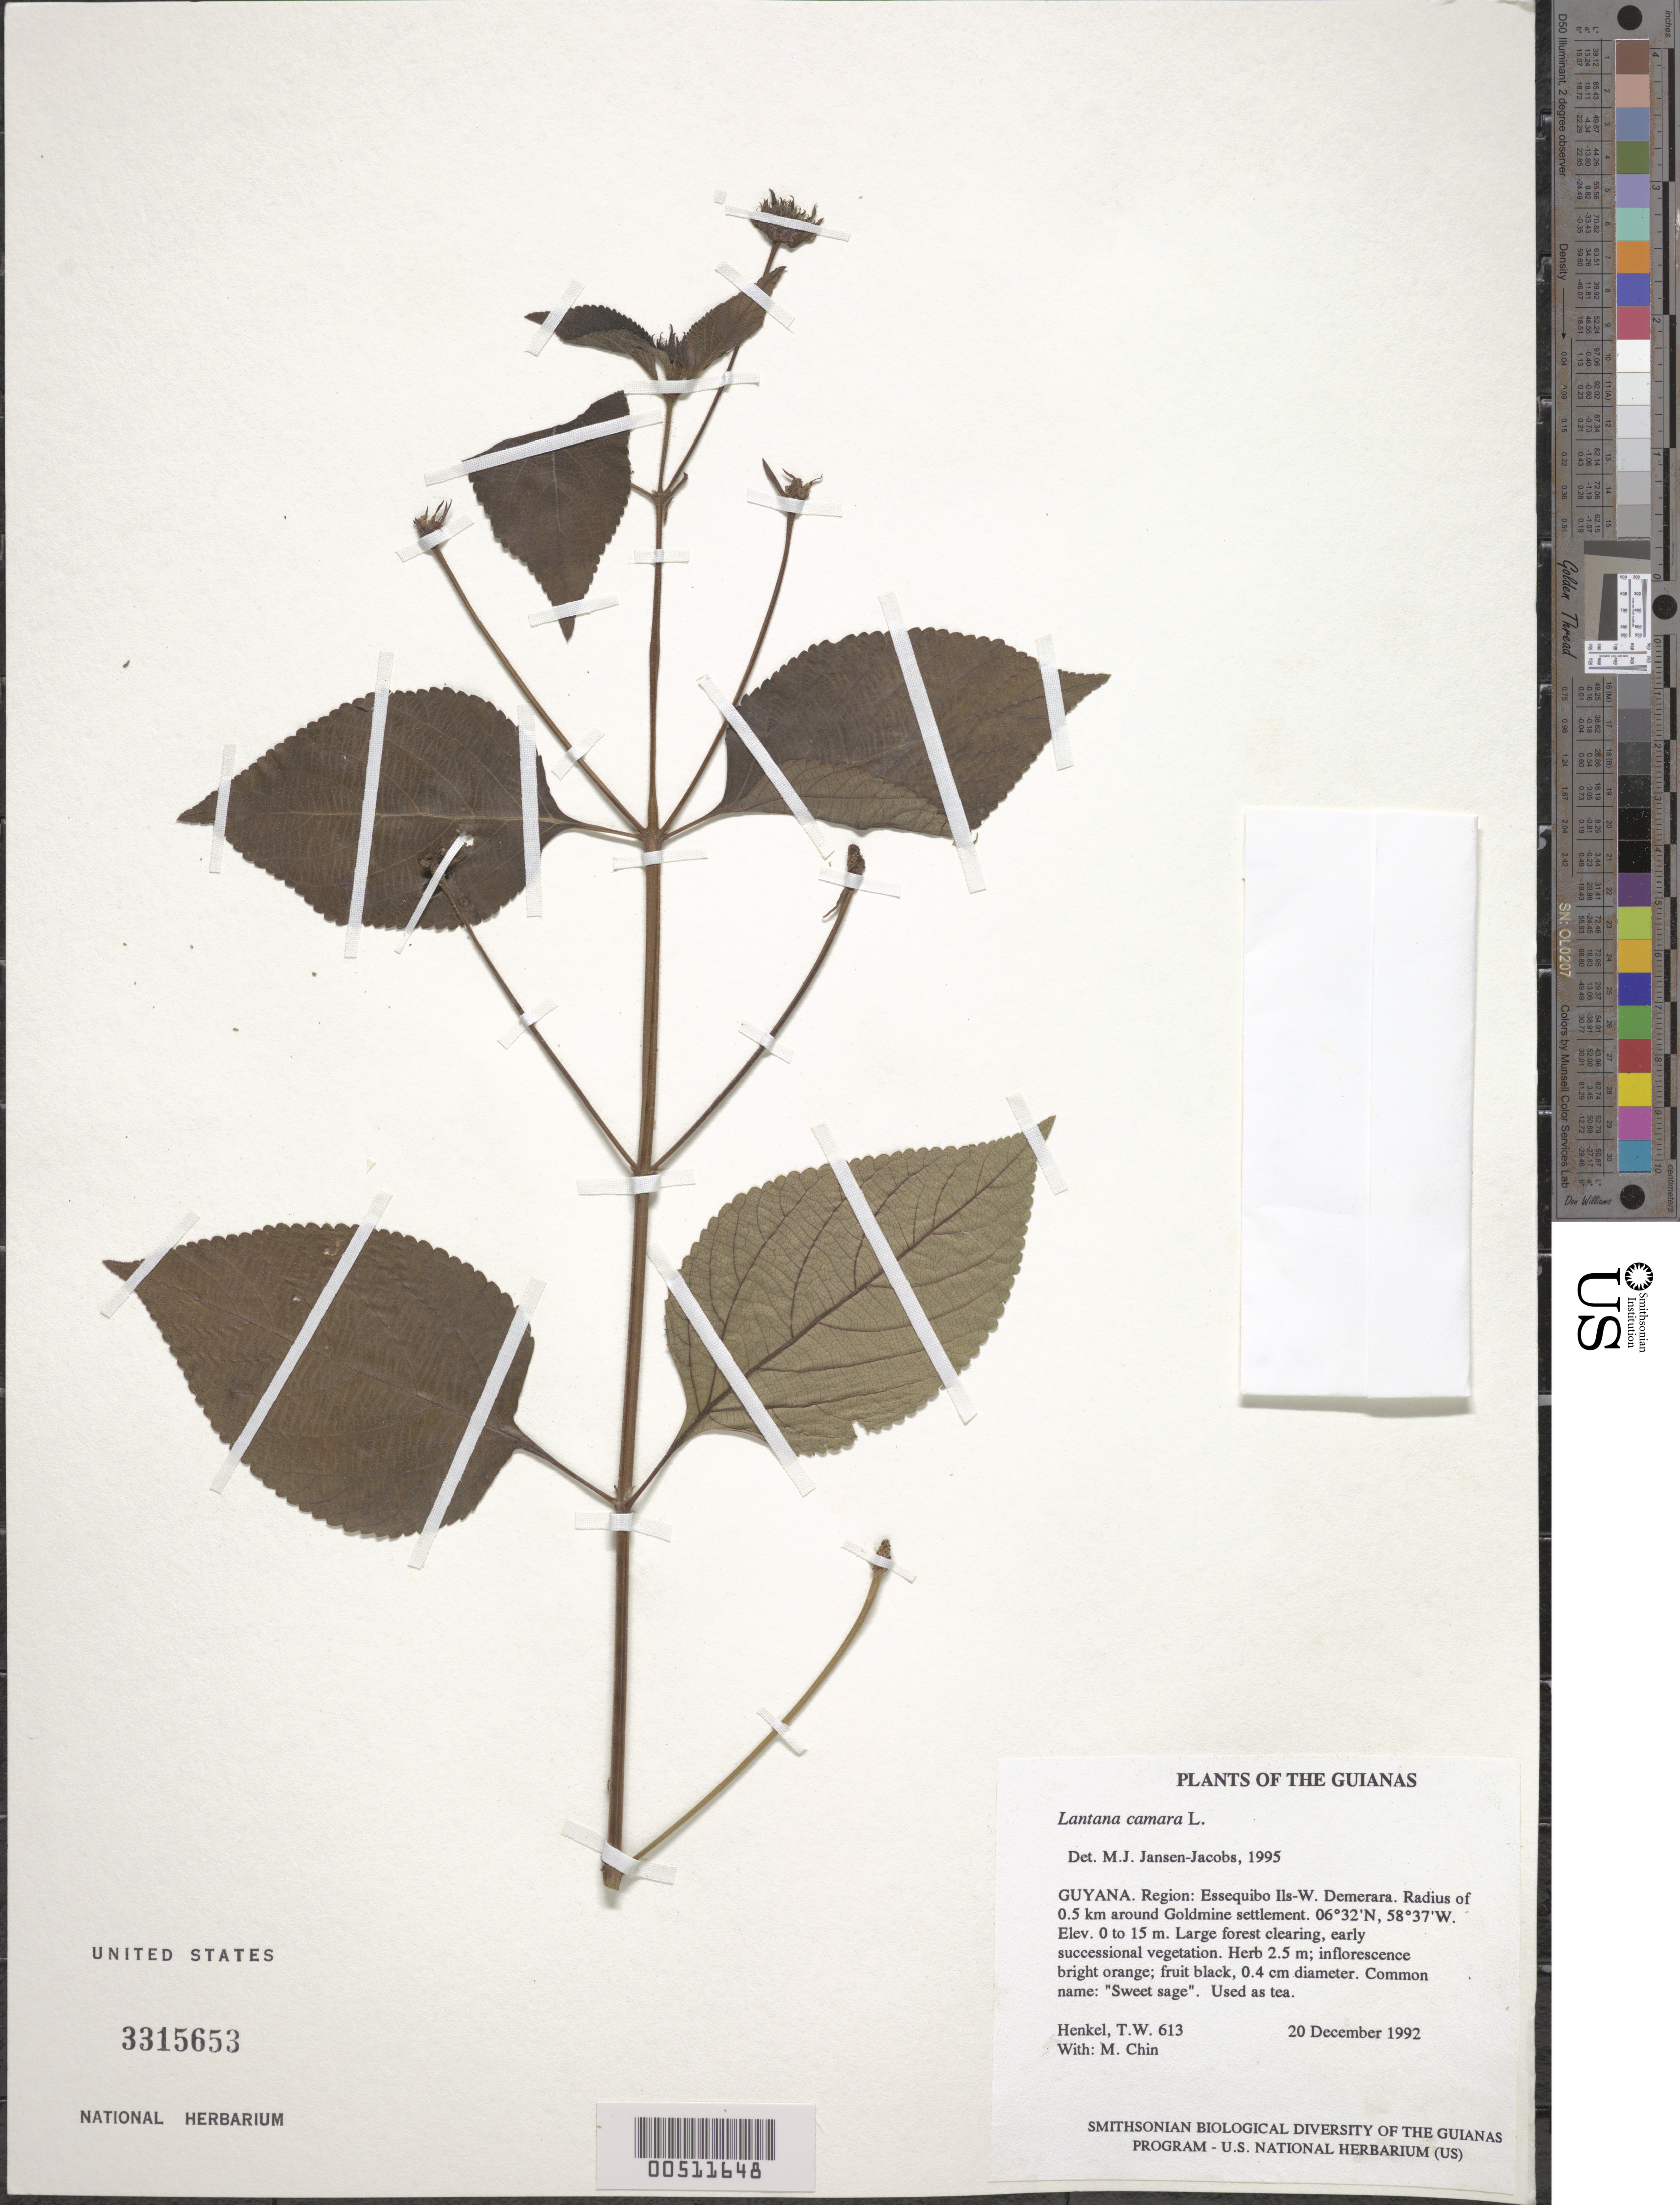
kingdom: Plantae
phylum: Tracheophyta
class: Magnoliopsida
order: Lamiales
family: Verbenaceae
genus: Lantana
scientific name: Lantana camara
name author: L.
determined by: Jansen-Jacobs, M. J., (U), Nationaal Herbarium Nederland, Utrecht University branch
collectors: T. Henkel & M. Chin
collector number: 613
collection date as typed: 20 December 1992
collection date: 1992-12-20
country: Guyana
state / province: Essequibo Isl-W. Demerara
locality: Radius of 0.5 km around Goldmine settlement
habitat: Large forest clearing, early successional vegetation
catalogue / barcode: US 3315653